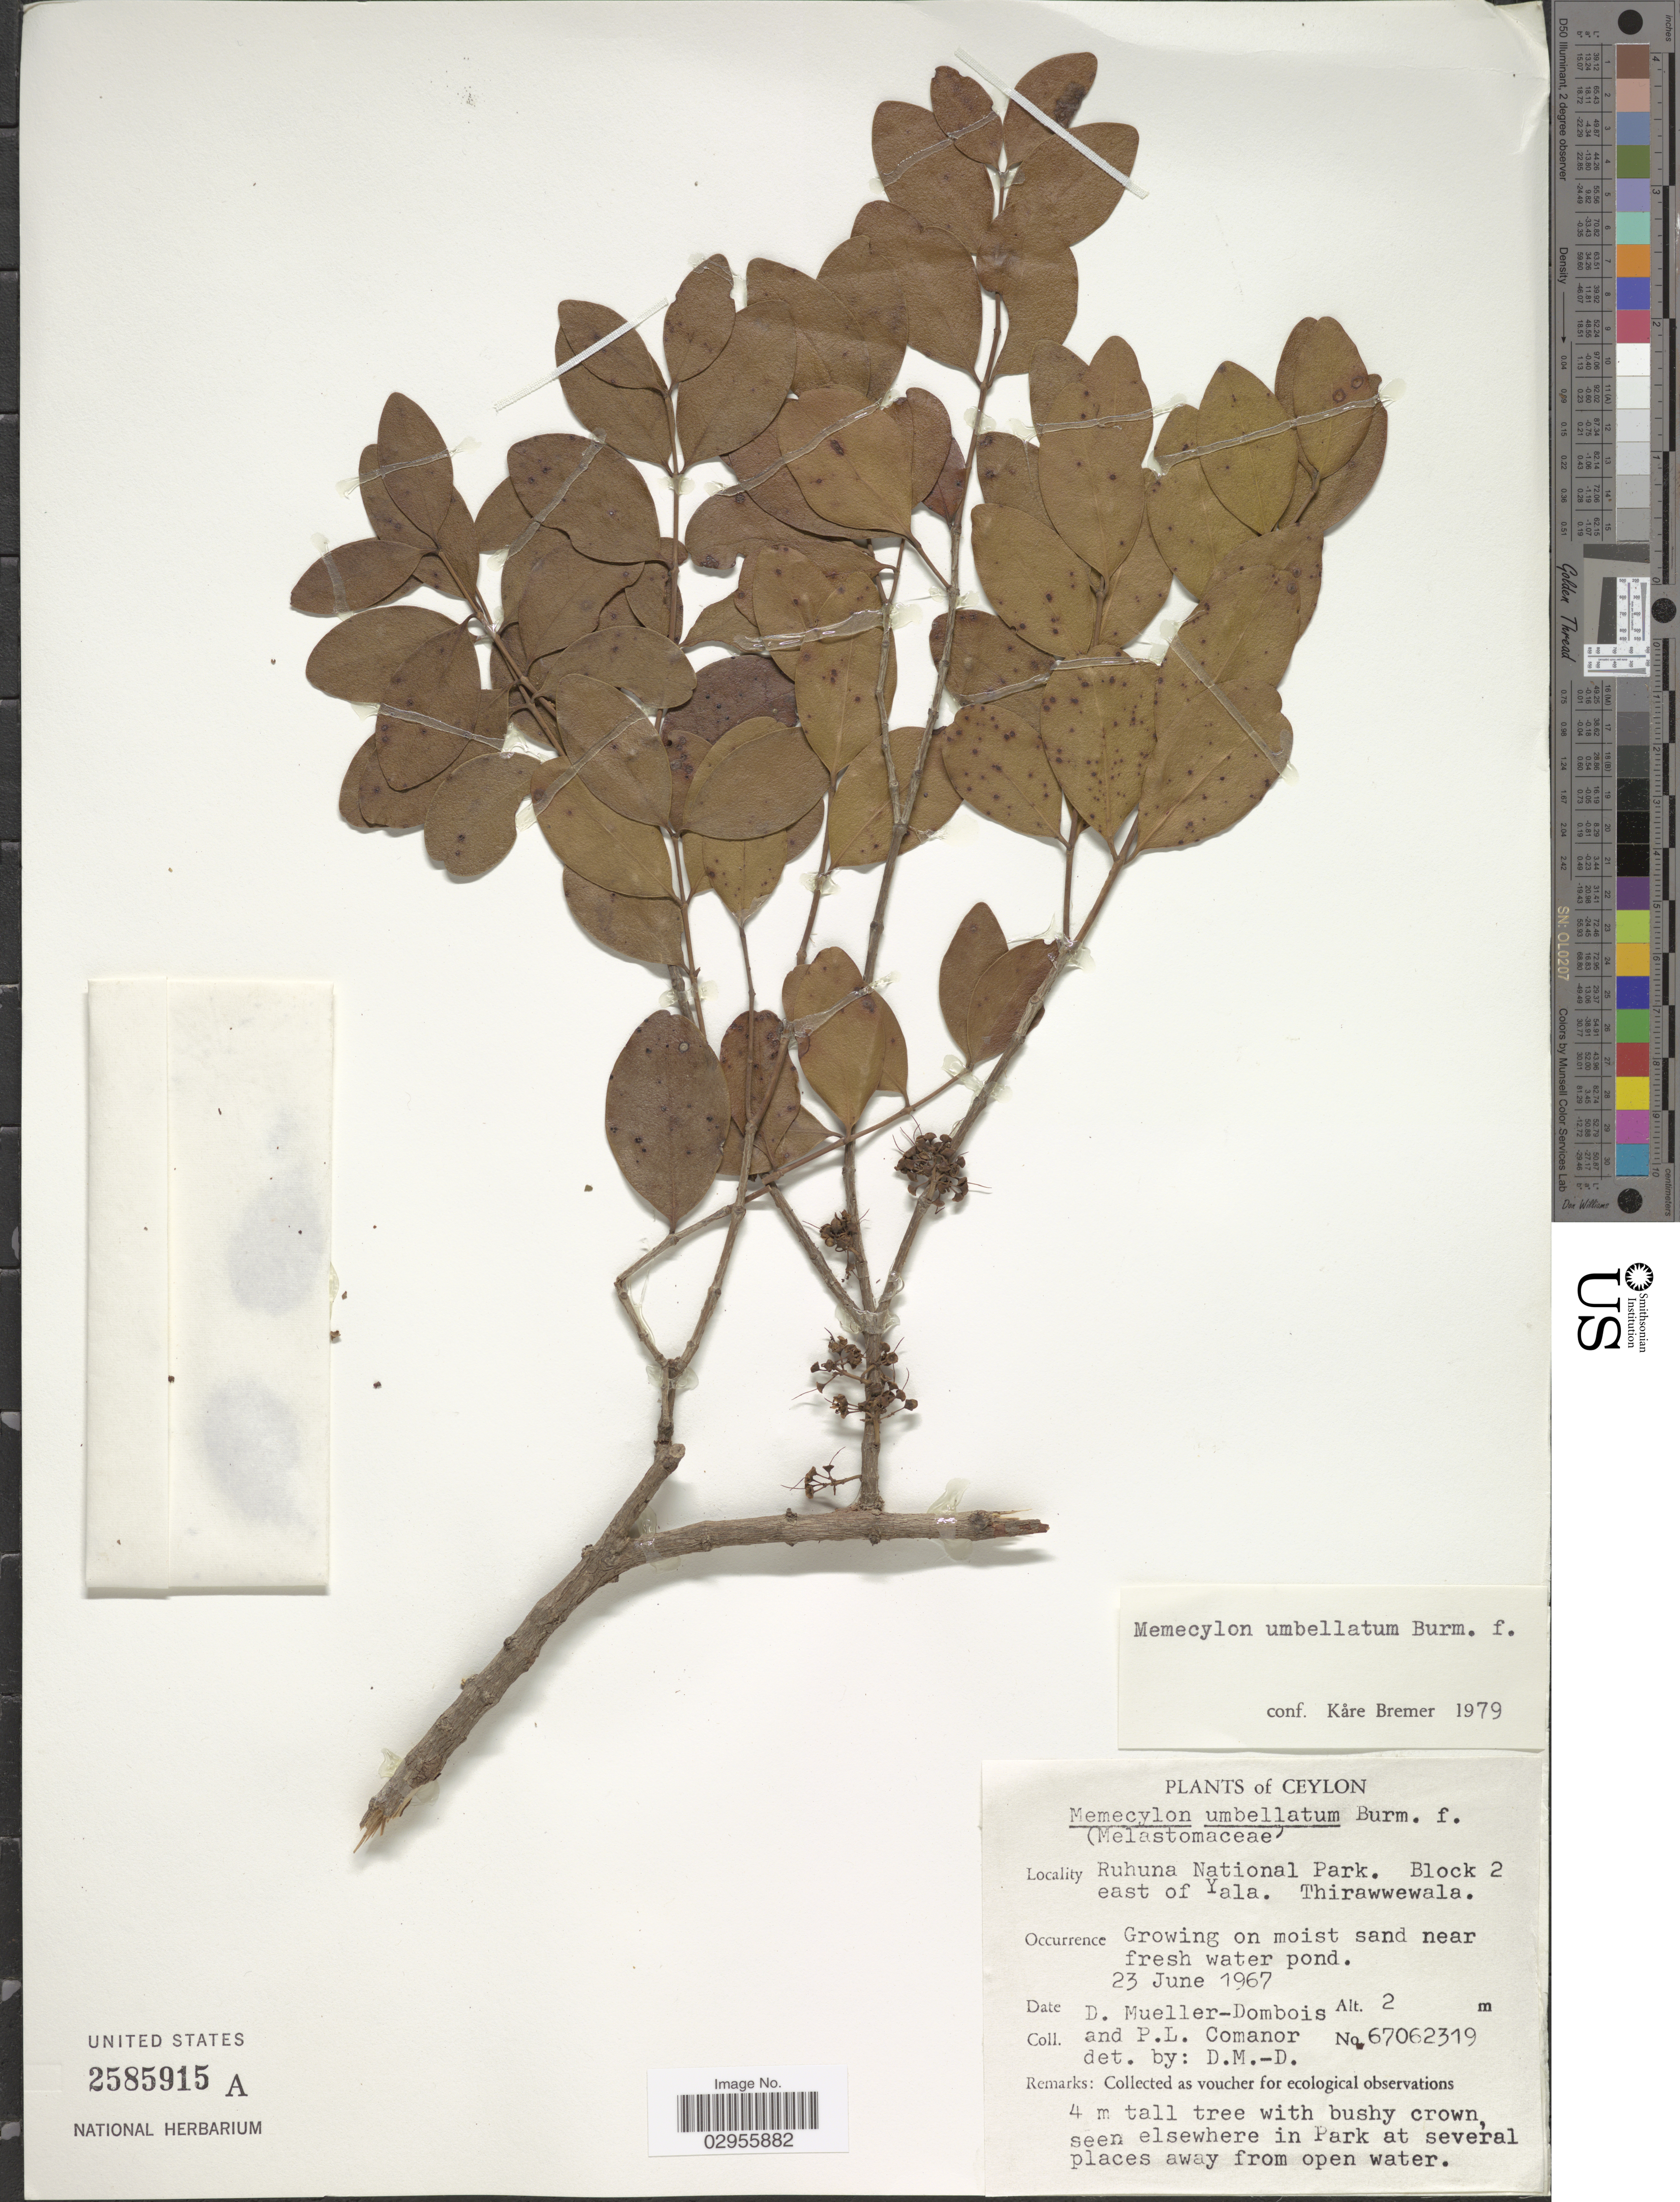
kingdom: Plantae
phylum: Tracheophyta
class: Magnoliopsida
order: Myrtales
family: Melastomataceae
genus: Memecylon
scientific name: Memecylon umbellatum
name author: Burm. f.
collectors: D. Mueller-Dombois & P. Comanor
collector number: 67062319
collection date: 1967-06-23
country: Sri Lanka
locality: Ceyon. Ruhuna National Park. Block 2 east of Yala. Thirawwewala.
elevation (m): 2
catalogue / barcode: US 2585915A